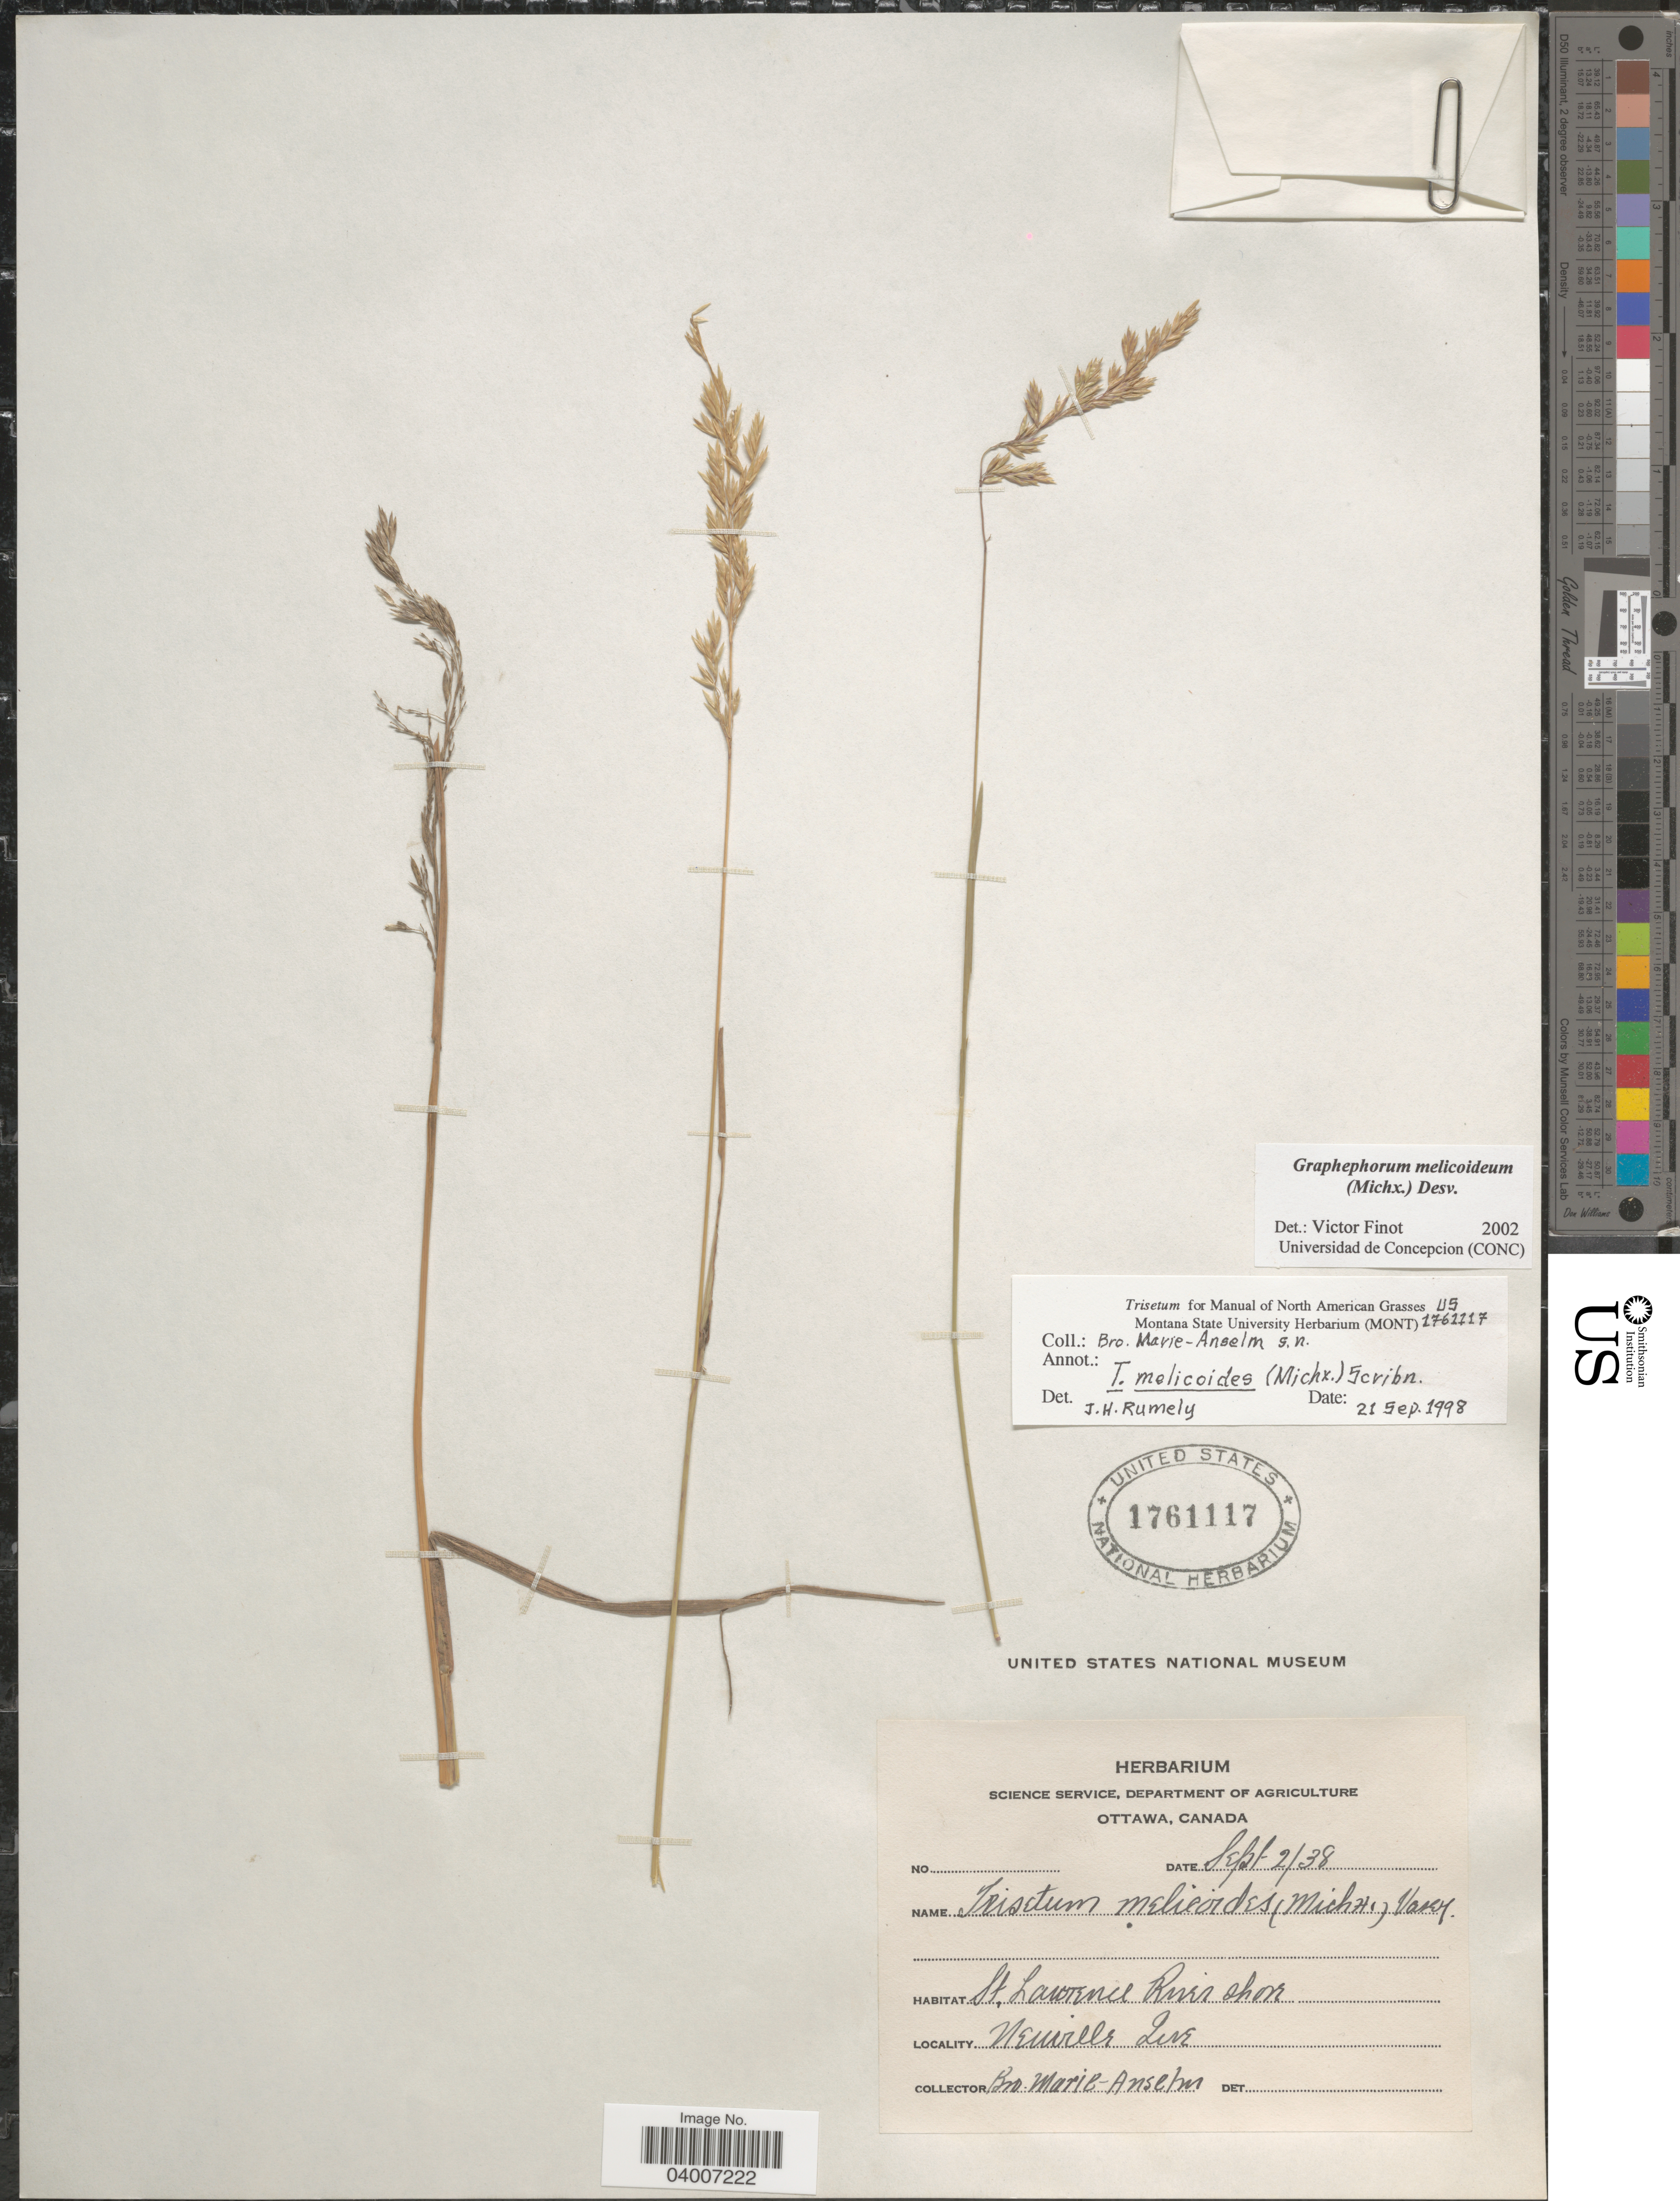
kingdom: Plantae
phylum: Tracheophyta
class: Liliopsida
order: Poales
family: Poaceae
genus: Graphephorum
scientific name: Graphephorum melicoides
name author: (F. Michx.) Desv.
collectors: Marie-anselme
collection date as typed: Transcribed d/m/y: 2/9/38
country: Canada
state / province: Quebec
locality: Ottawa. St. Lawrence River shore. Neuville Line.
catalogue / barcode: US 1761117